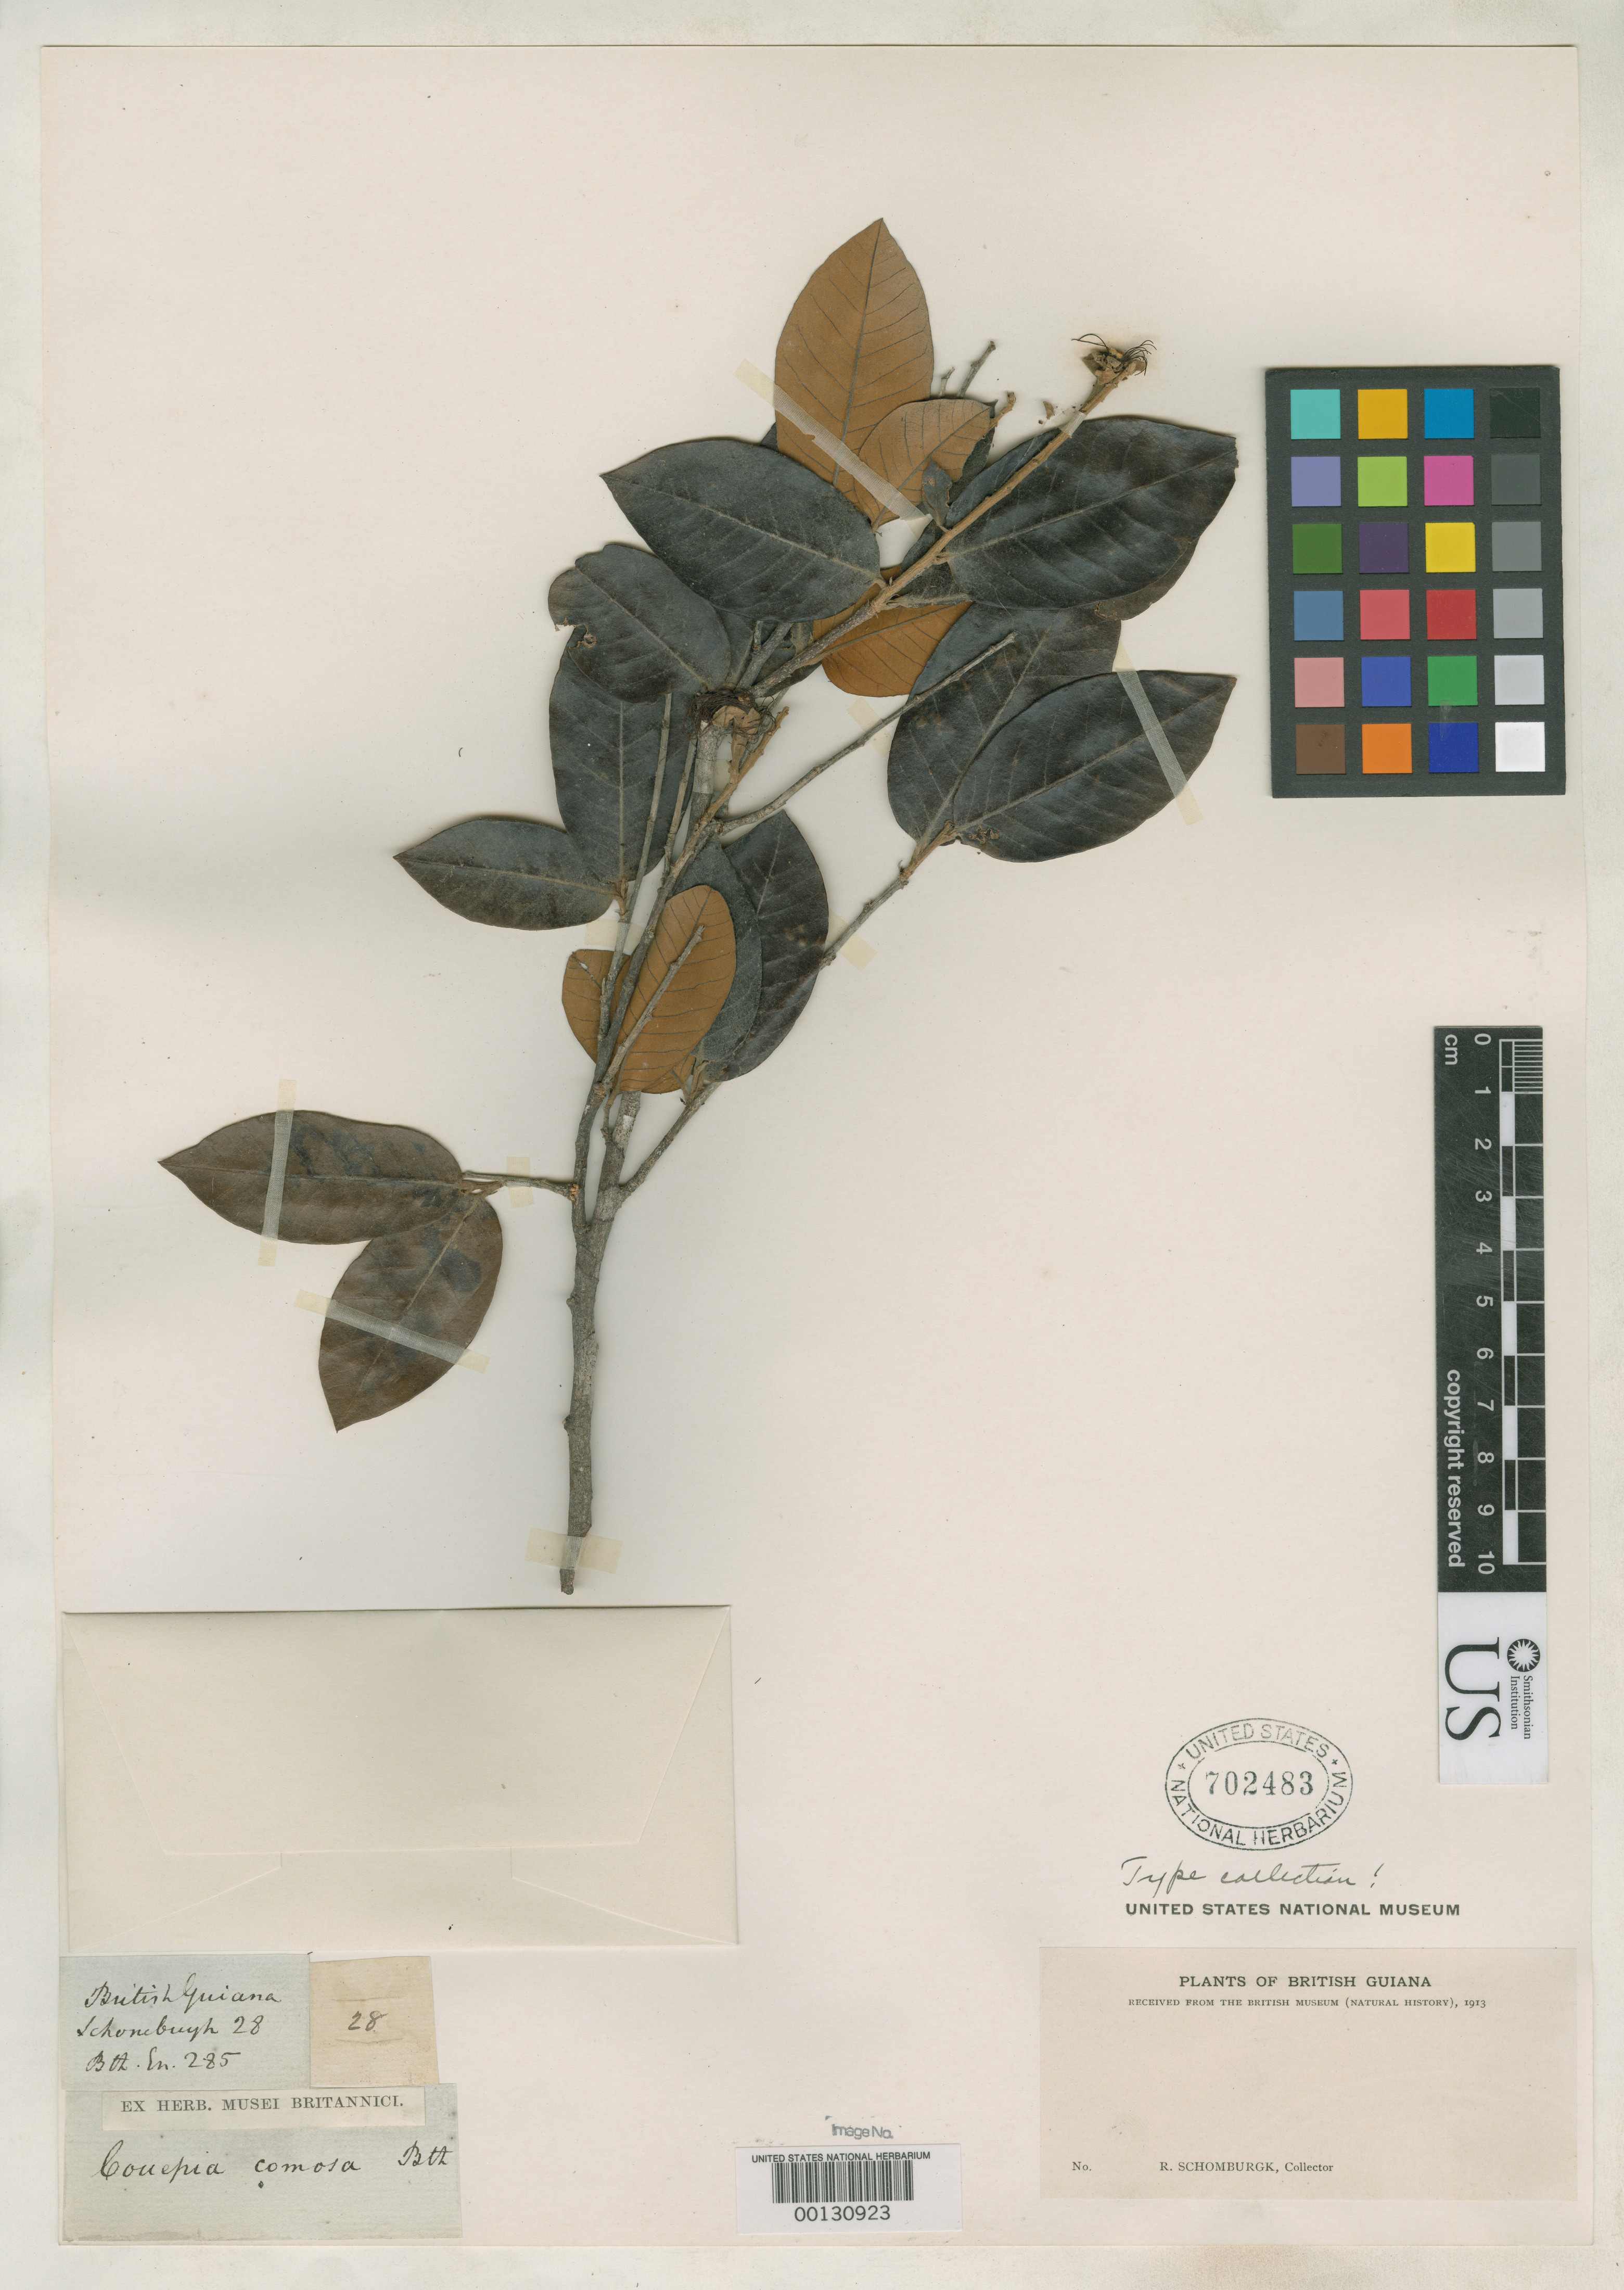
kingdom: Plantae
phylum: Tracheophyta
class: Magnoliopsida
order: Malpighiales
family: Chrysobalanaceae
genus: Couepia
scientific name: Couepia comosa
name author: Benth.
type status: Isotype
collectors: R. H. Schomburgk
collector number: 28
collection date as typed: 1836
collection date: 1836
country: Guyana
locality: Falls of the Essequibo.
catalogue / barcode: US 702483